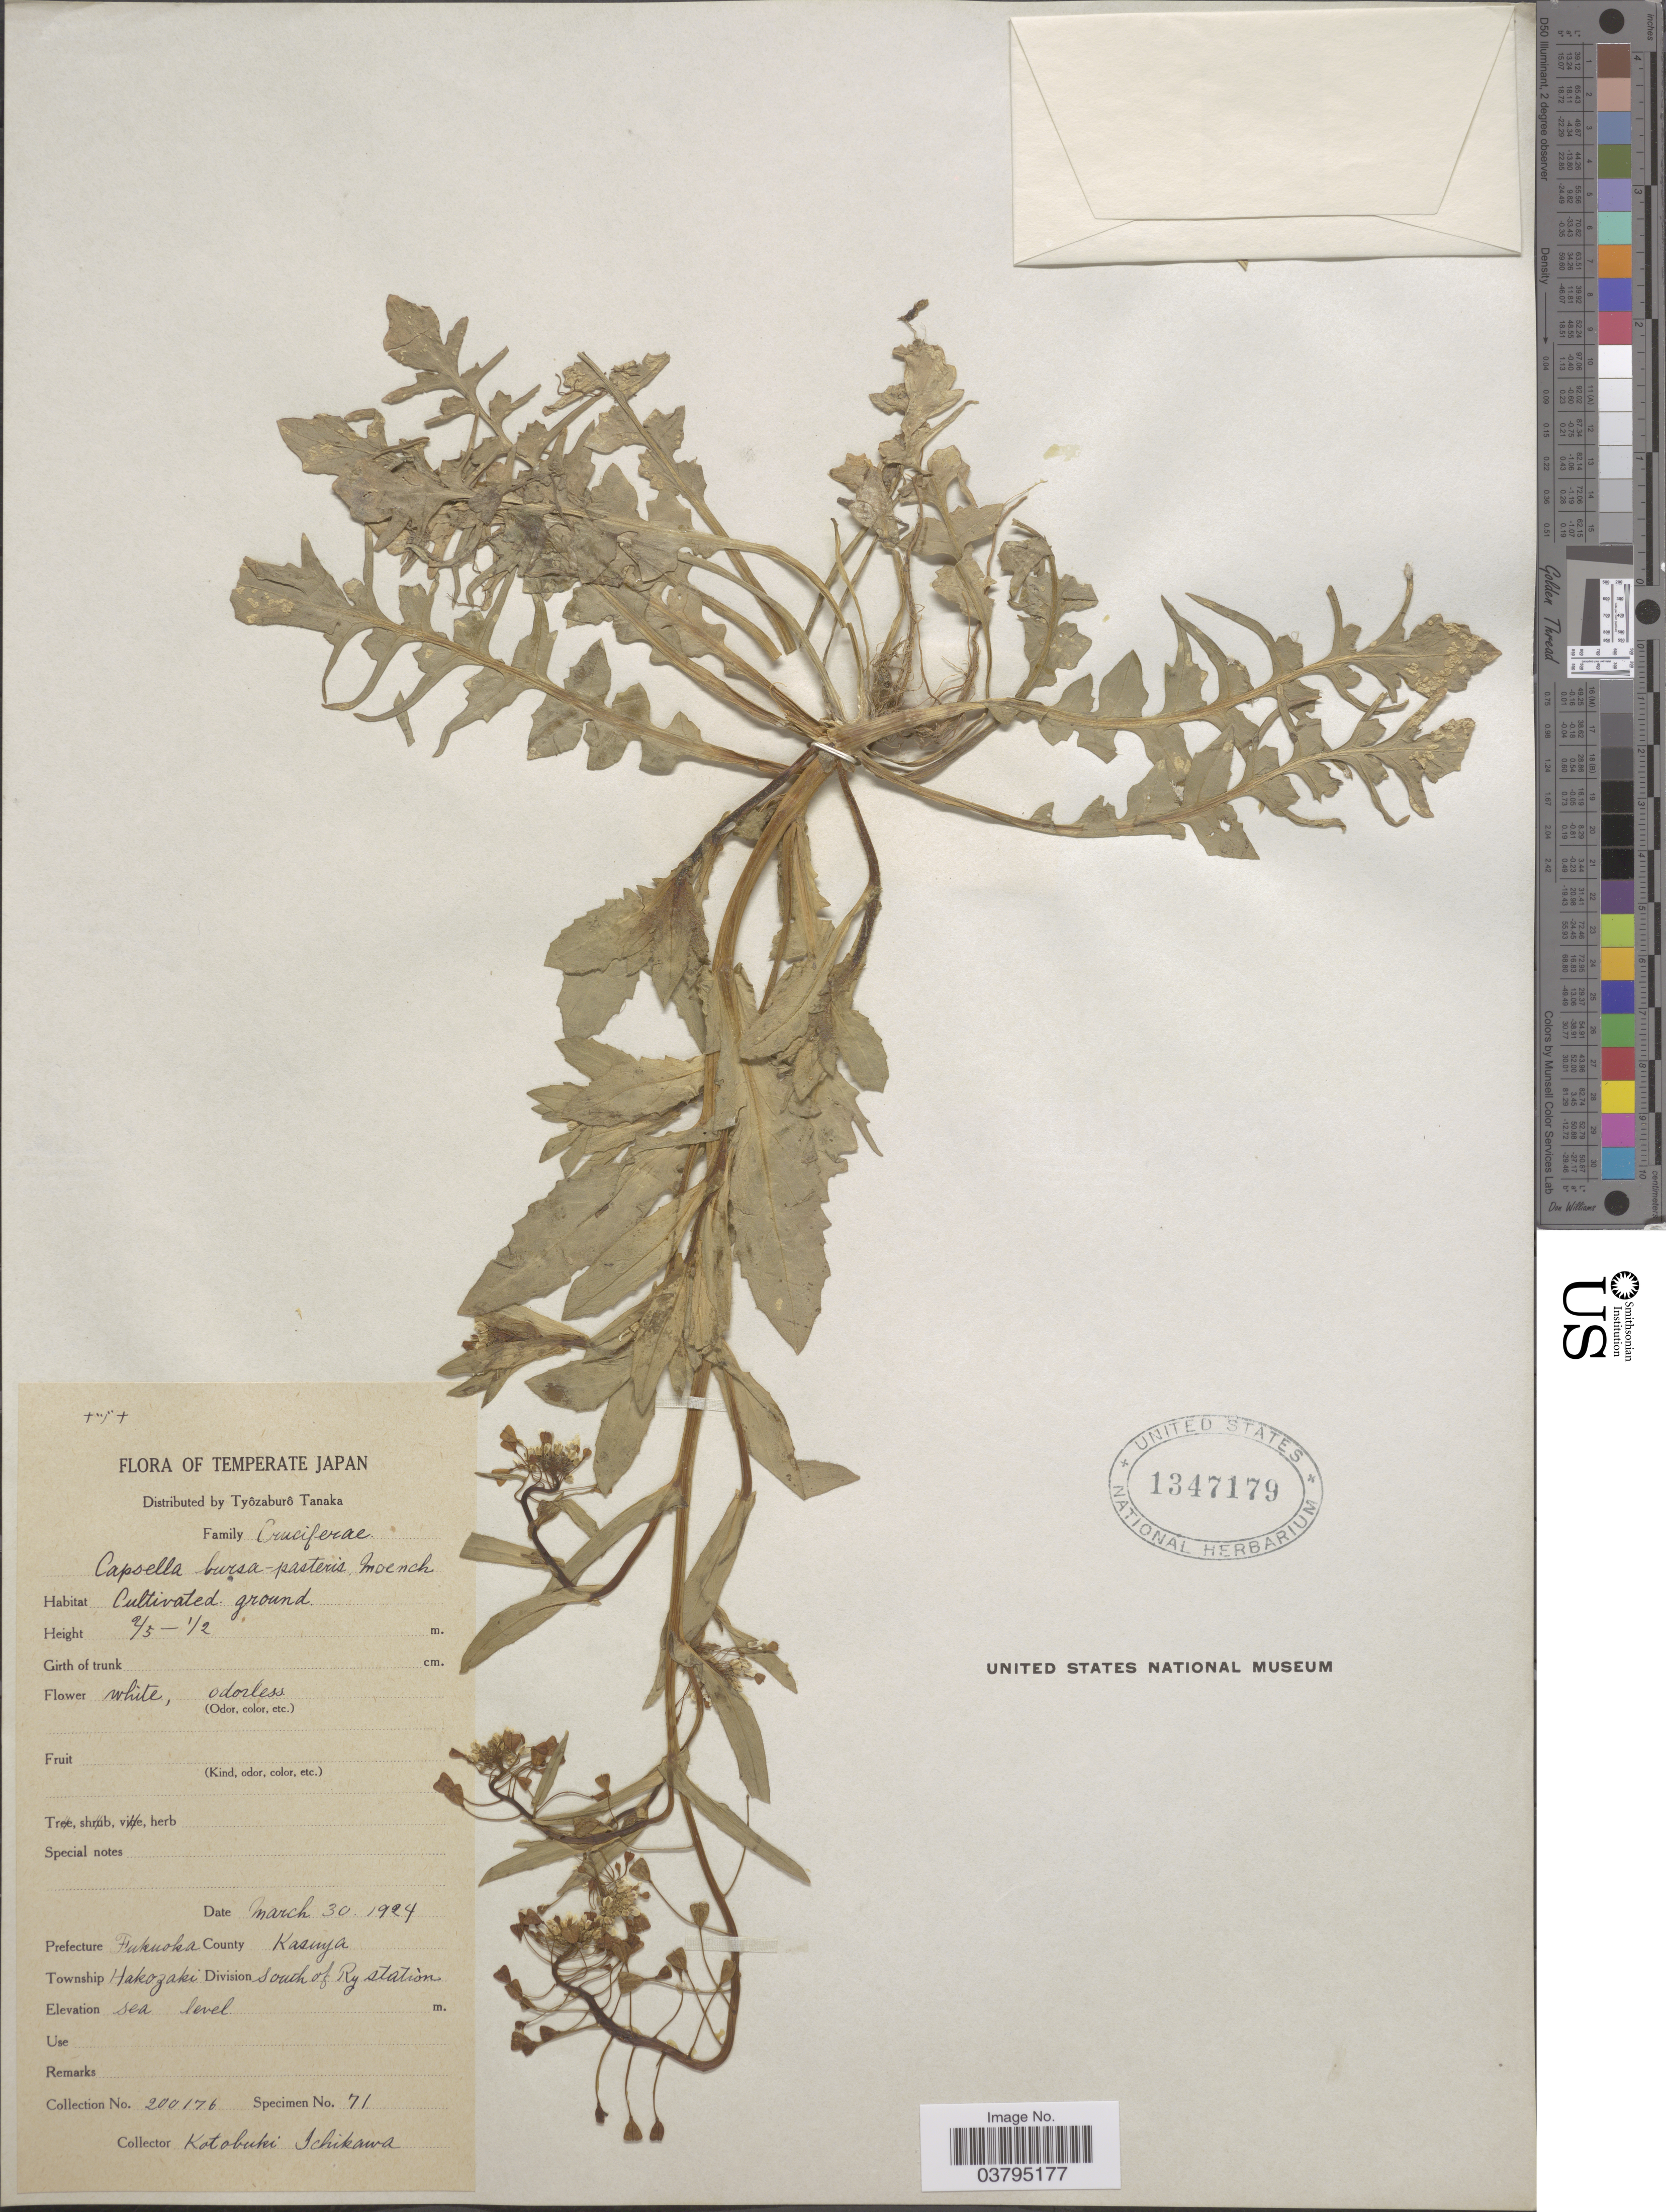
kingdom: Plantae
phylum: Tracheophyta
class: Magnoliopsida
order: Brassicales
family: Brassicaceae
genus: Capsella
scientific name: Capsella bursa-pastoris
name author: (L.) Medik.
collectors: K. Ichikawa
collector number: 200176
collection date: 1924-03-30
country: Japan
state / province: Hukuoka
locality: Temperate Japan. Prefecture Fukuoka. County Kasuya. Township Hakozaki. Division south of Ry station.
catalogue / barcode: US 1347179